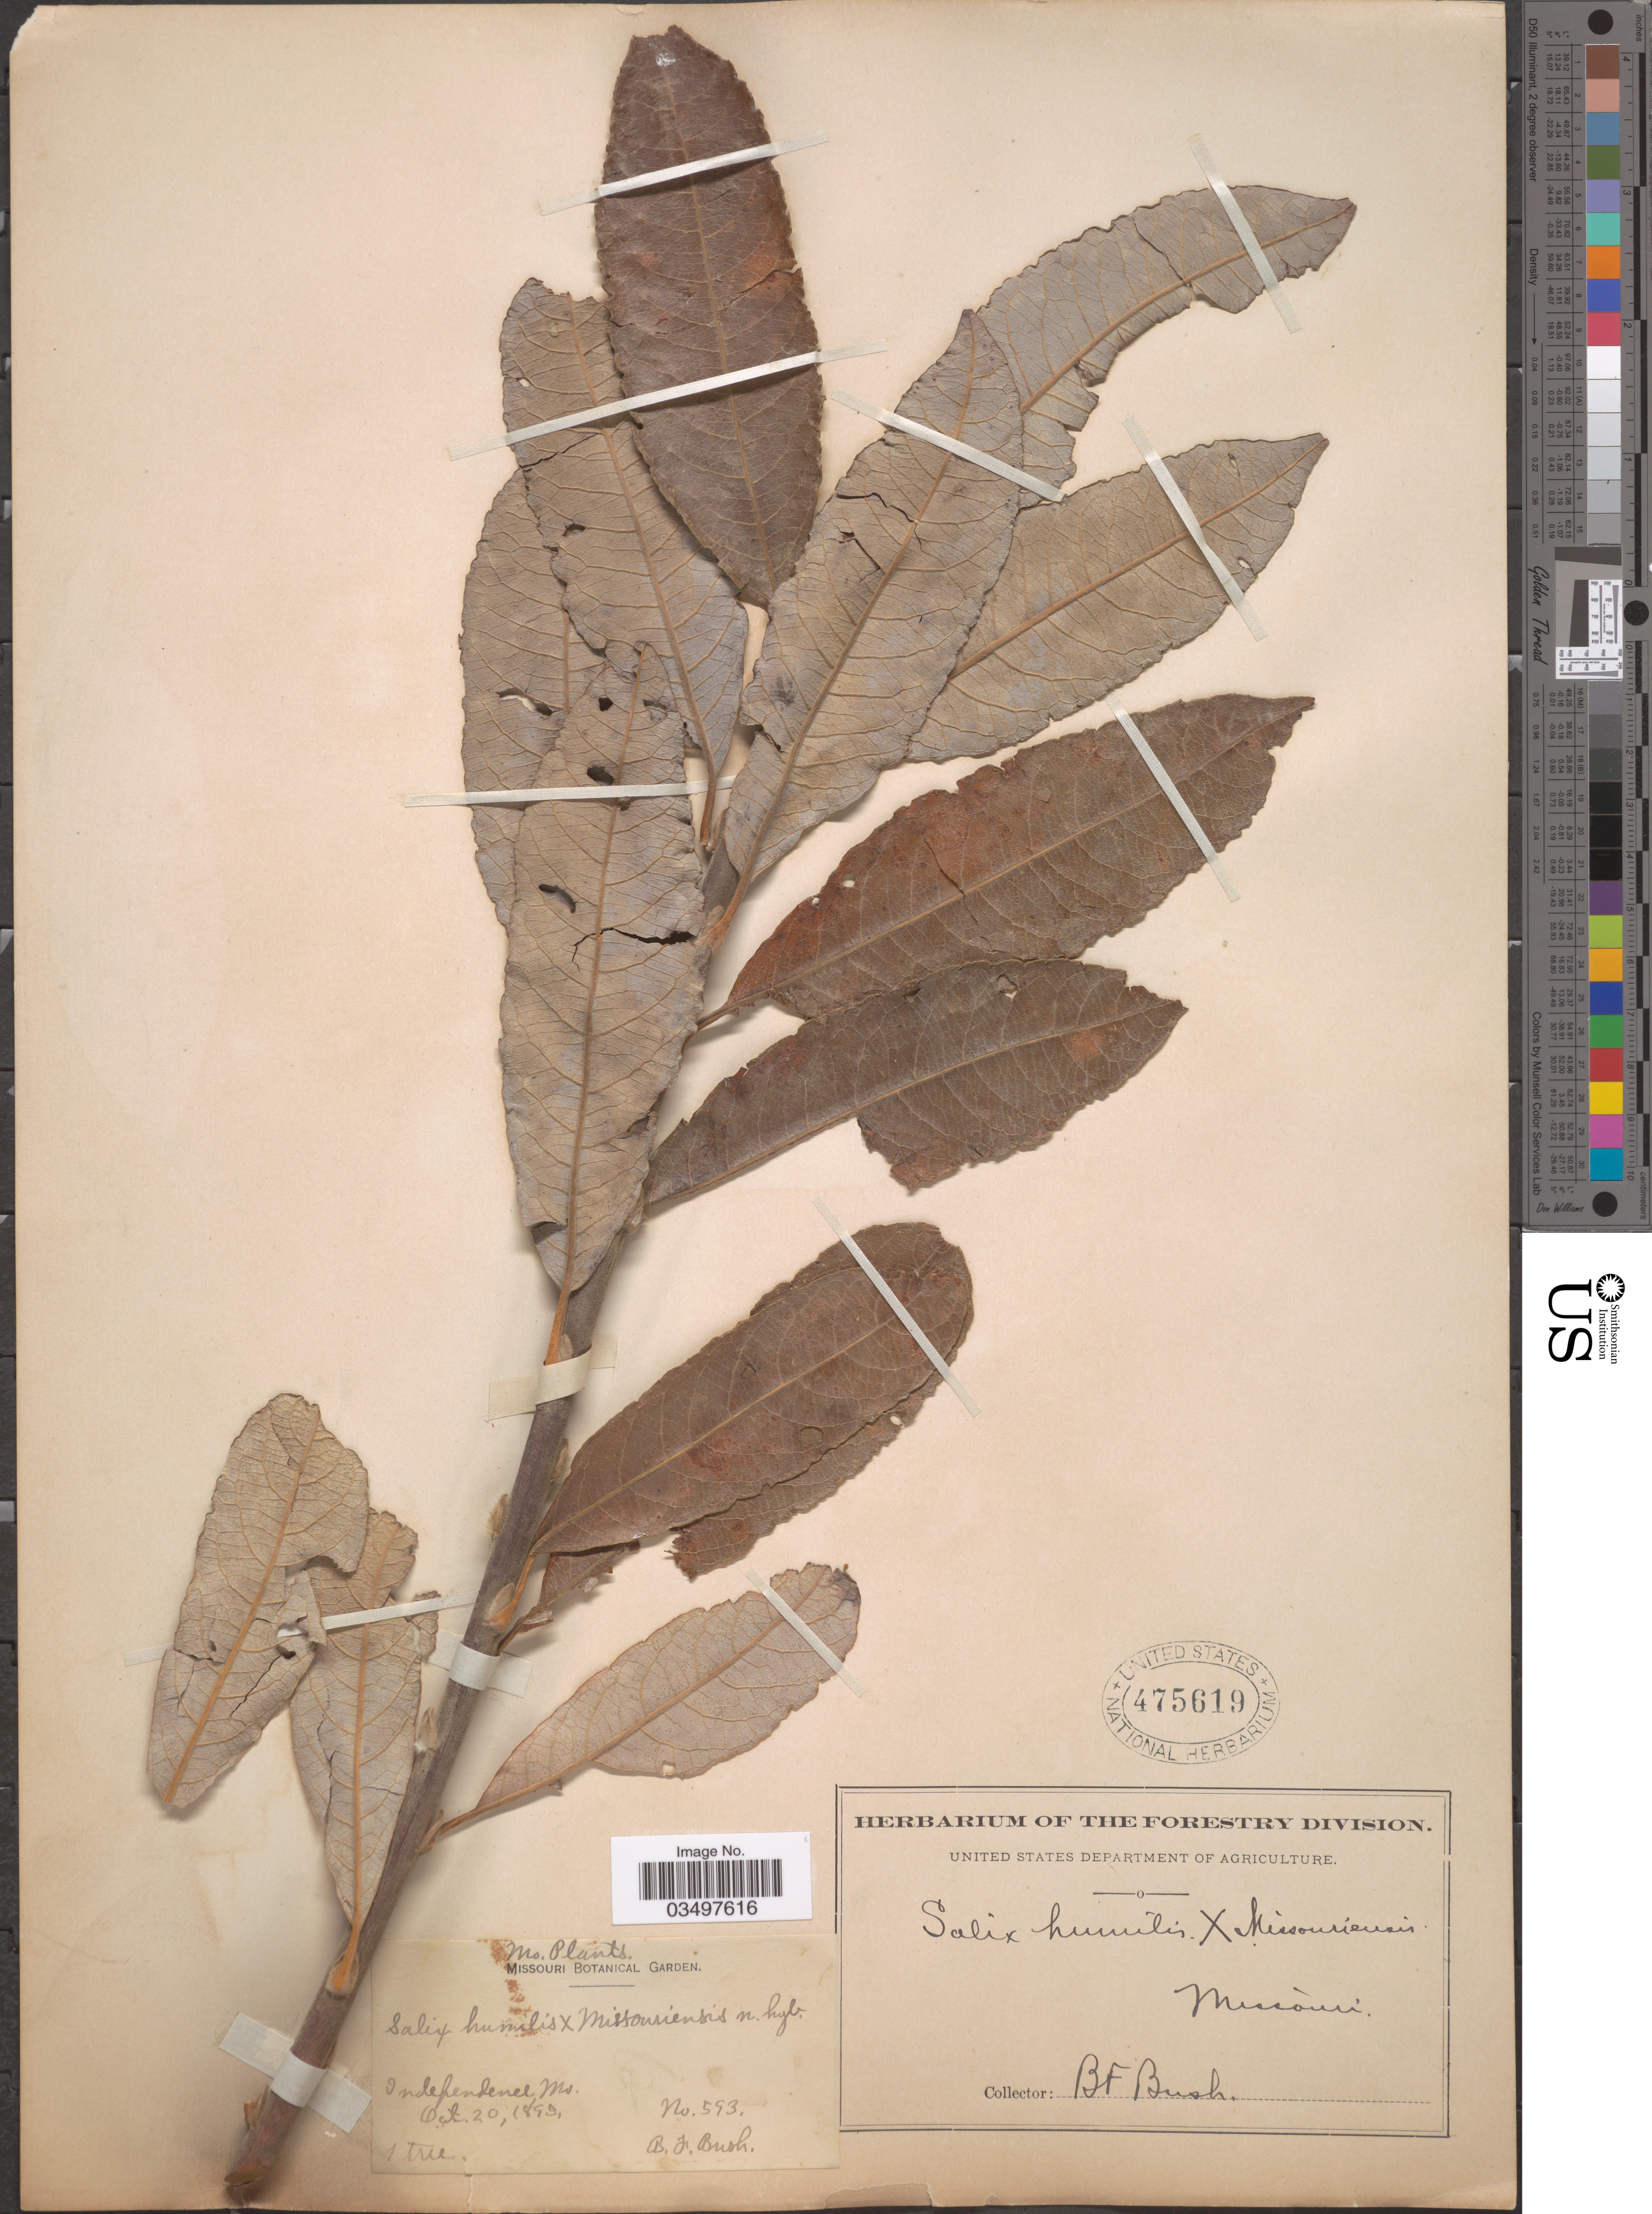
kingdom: Plantae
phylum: Tracheophyta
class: Magnoliopsida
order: Malpighiales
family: Salicaceae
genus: Salix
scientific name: Salix humilis x S. missouriensis Bebb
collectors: B. F. Bush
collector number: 593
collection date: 1895-10-20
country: United States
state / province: Missouri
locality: Independence.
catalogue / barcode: US 475619